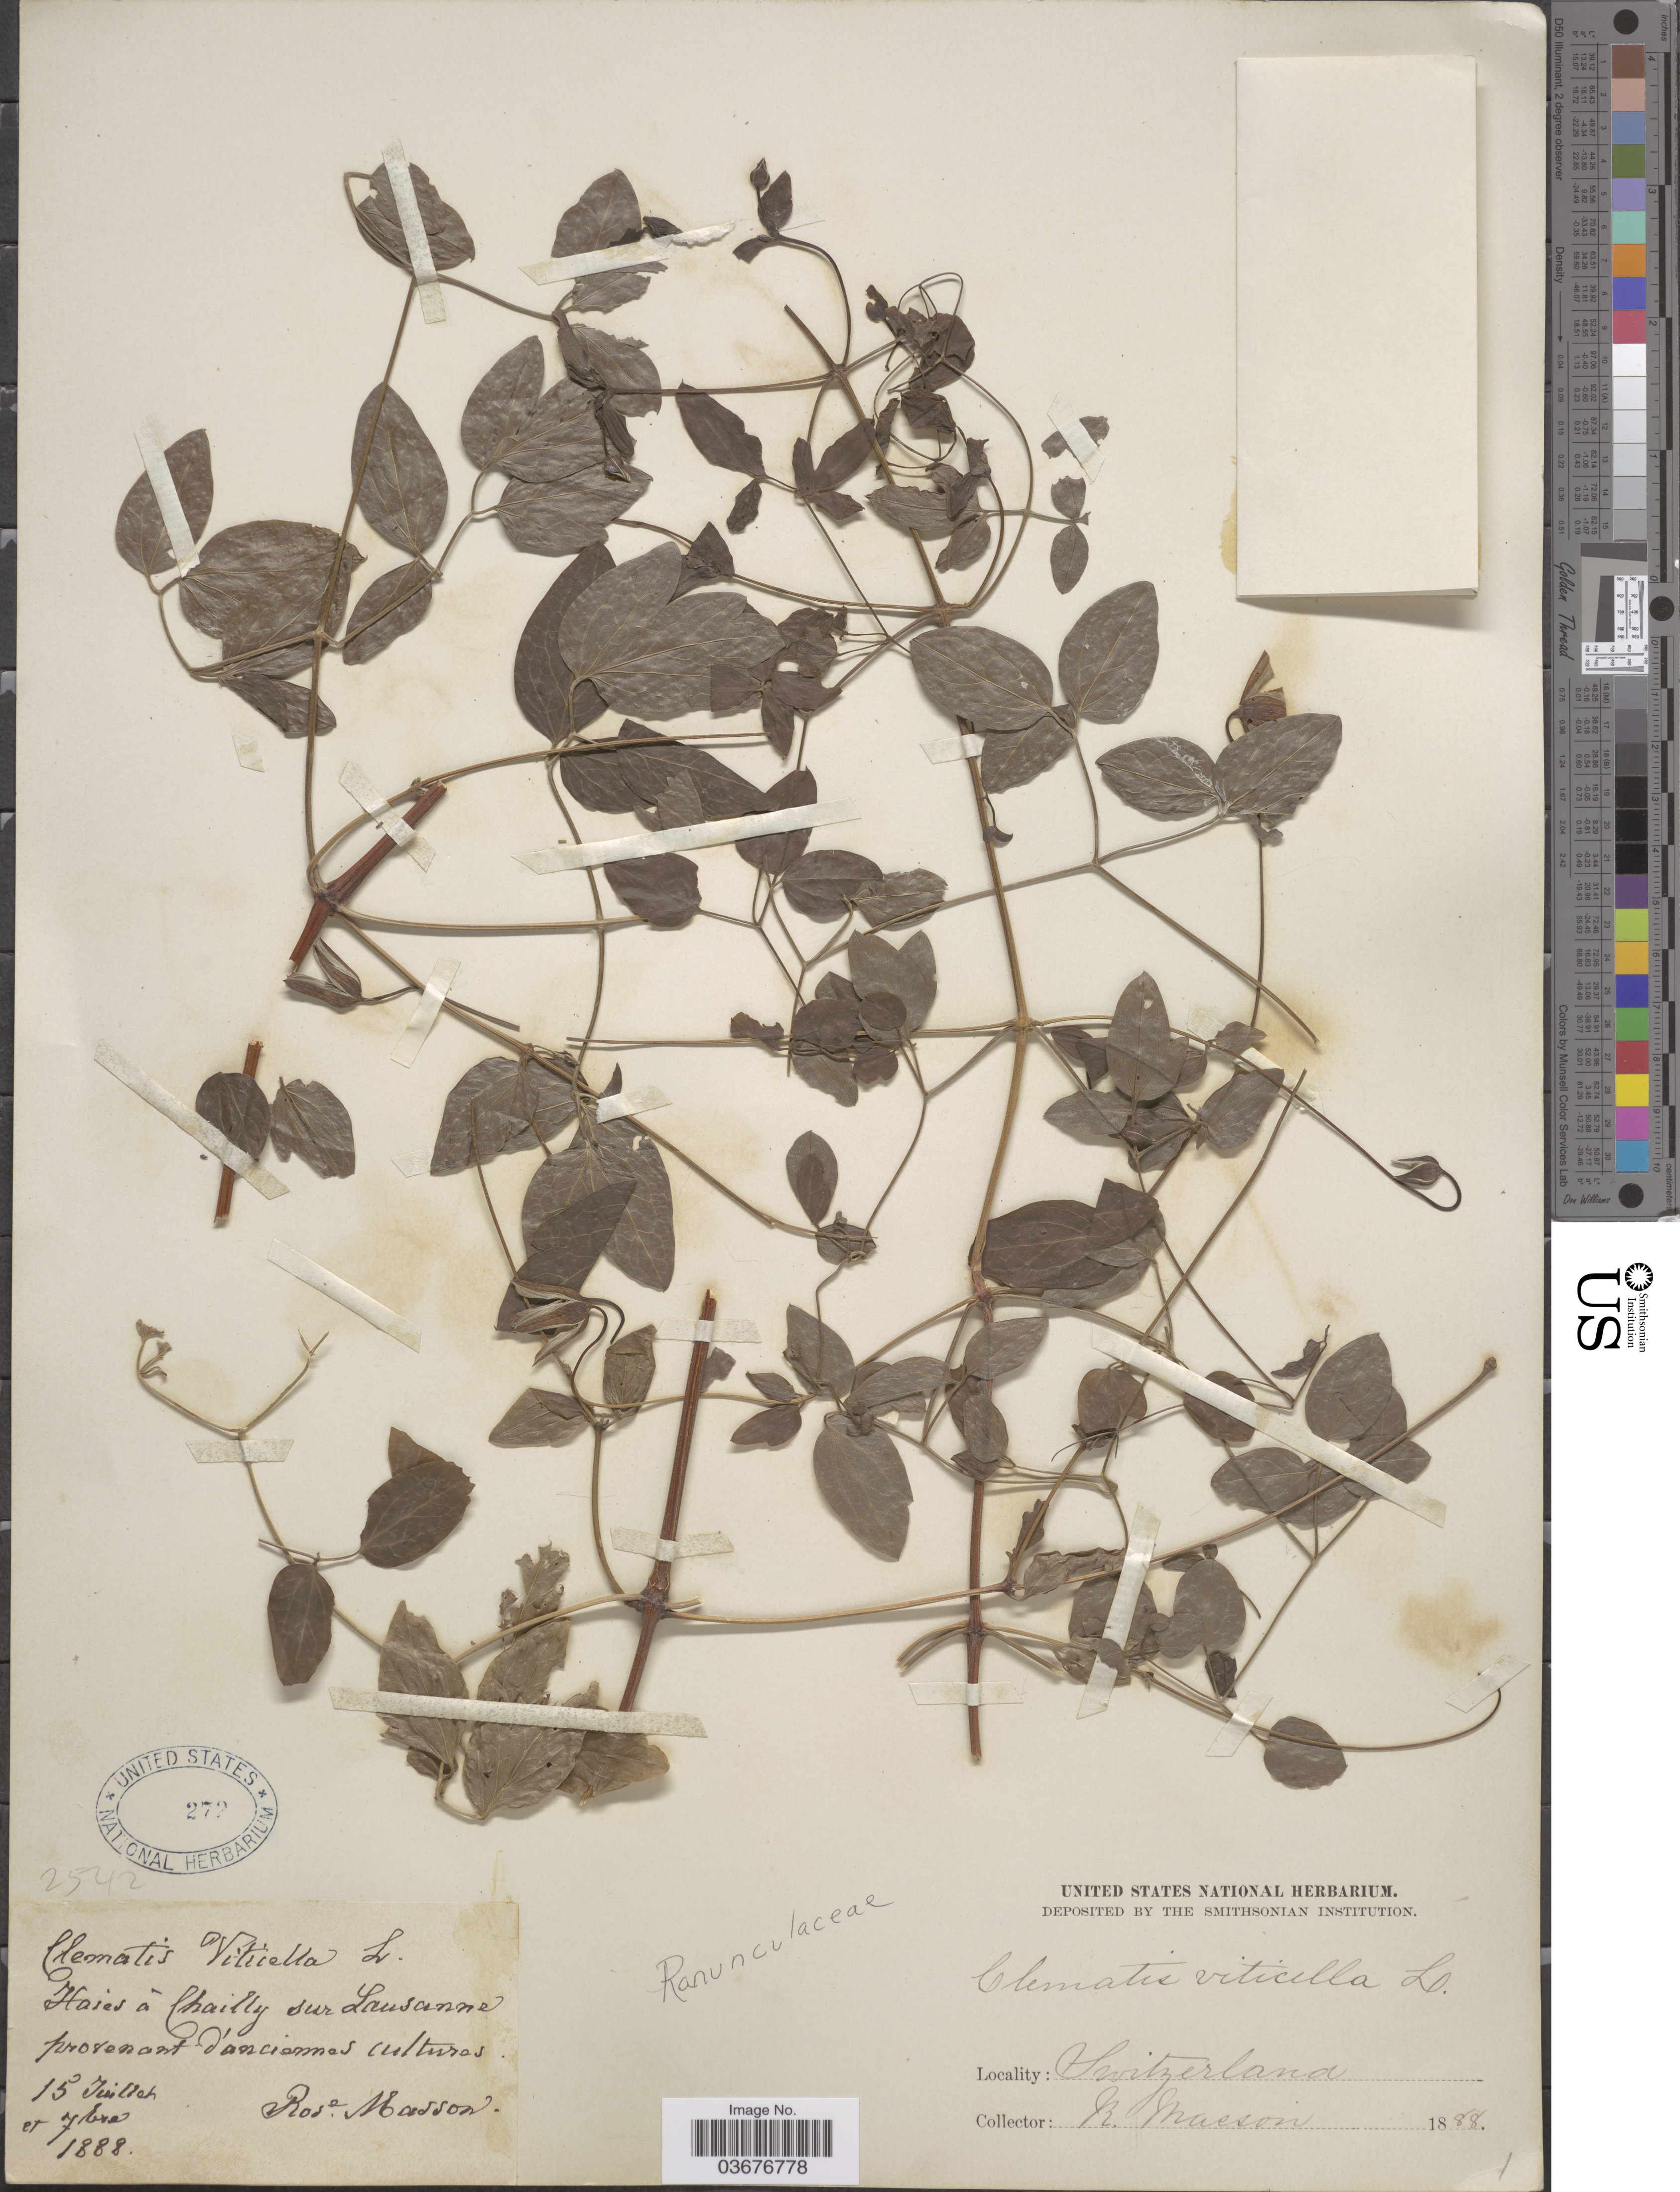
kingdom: Plantae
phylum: Tracheophyta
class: Magnoliopsida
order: Ranunculales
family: Ranunculaceae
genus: Clematis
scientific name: Clematis viticella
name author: L.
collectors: R. Masson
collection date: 1888-07-15/1888-09-15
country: Switzerland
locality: Haies à Chailly sur Lausanne provenant d'anciennes cultures.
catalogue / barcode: US 272